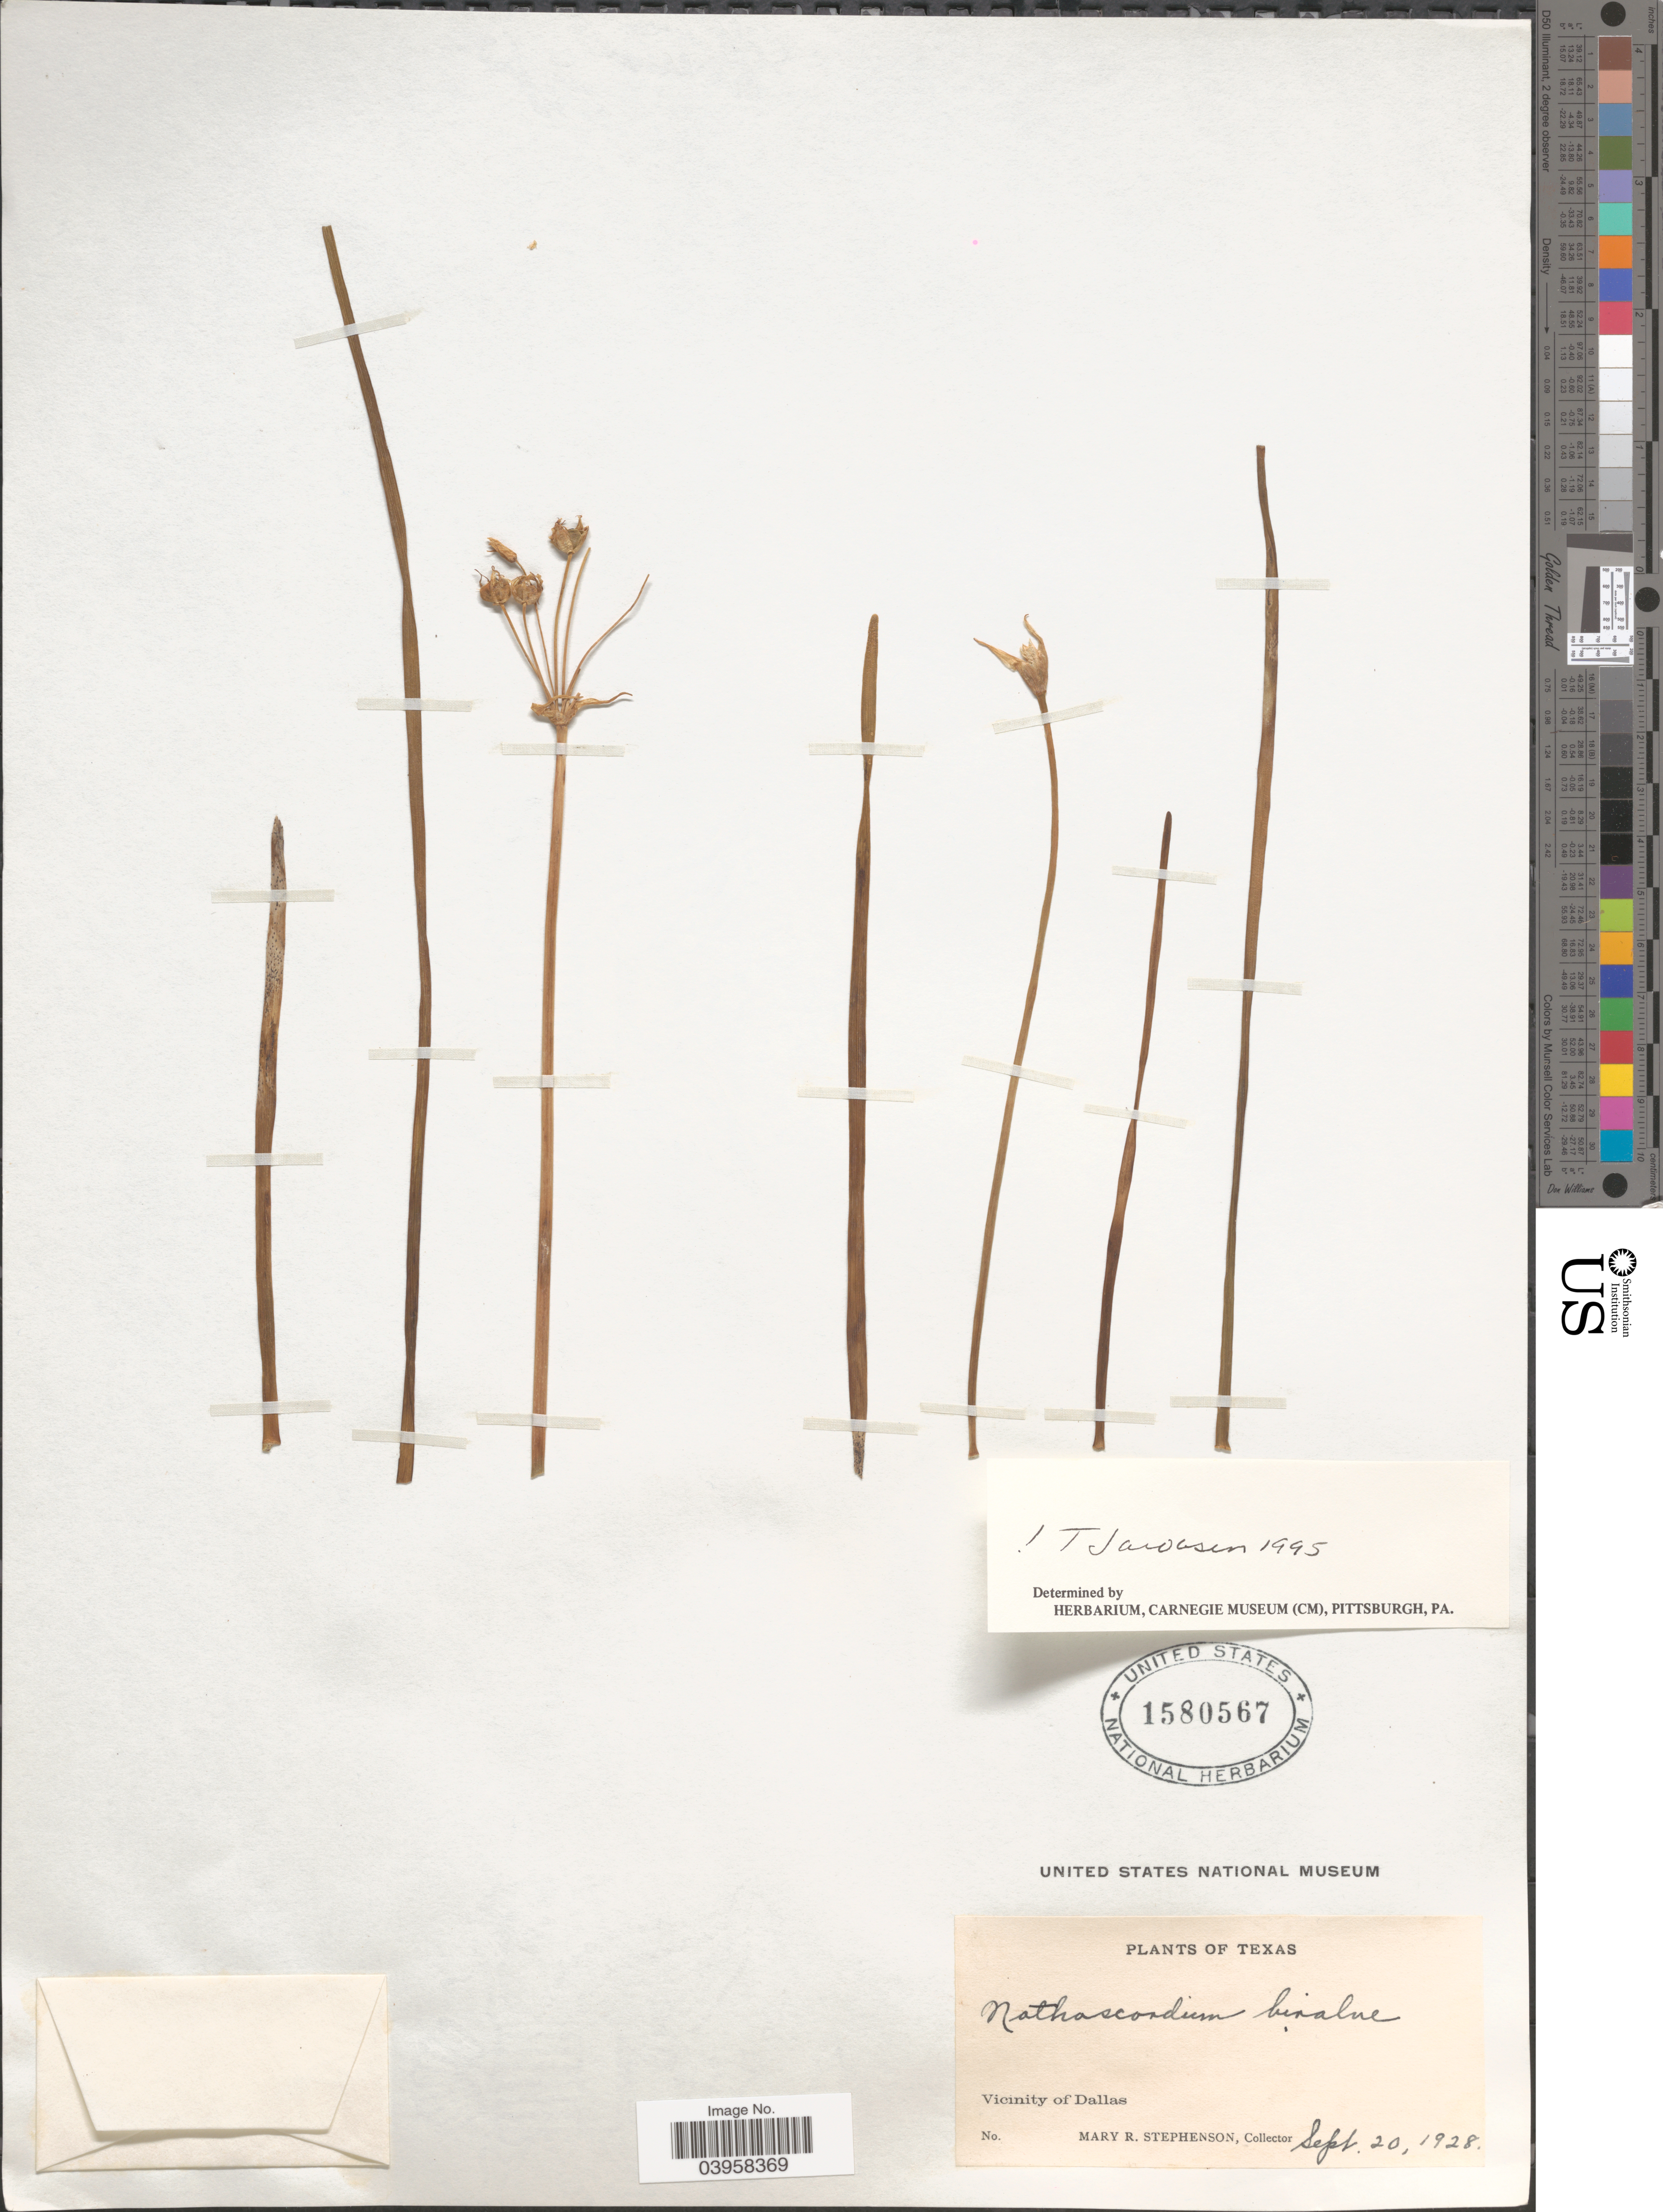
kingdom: Plantae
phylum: Tracheophyta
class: Liliopsida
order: Asparagales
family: Amaryllidaceae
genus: Nothoscordum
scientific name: Nothoscordum bivalve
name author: (L.) Britton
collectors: M. Stephenson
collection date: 1928-09-20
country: United States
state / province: Texas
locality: Vicinity of Dallas.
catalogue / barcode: US 1580567